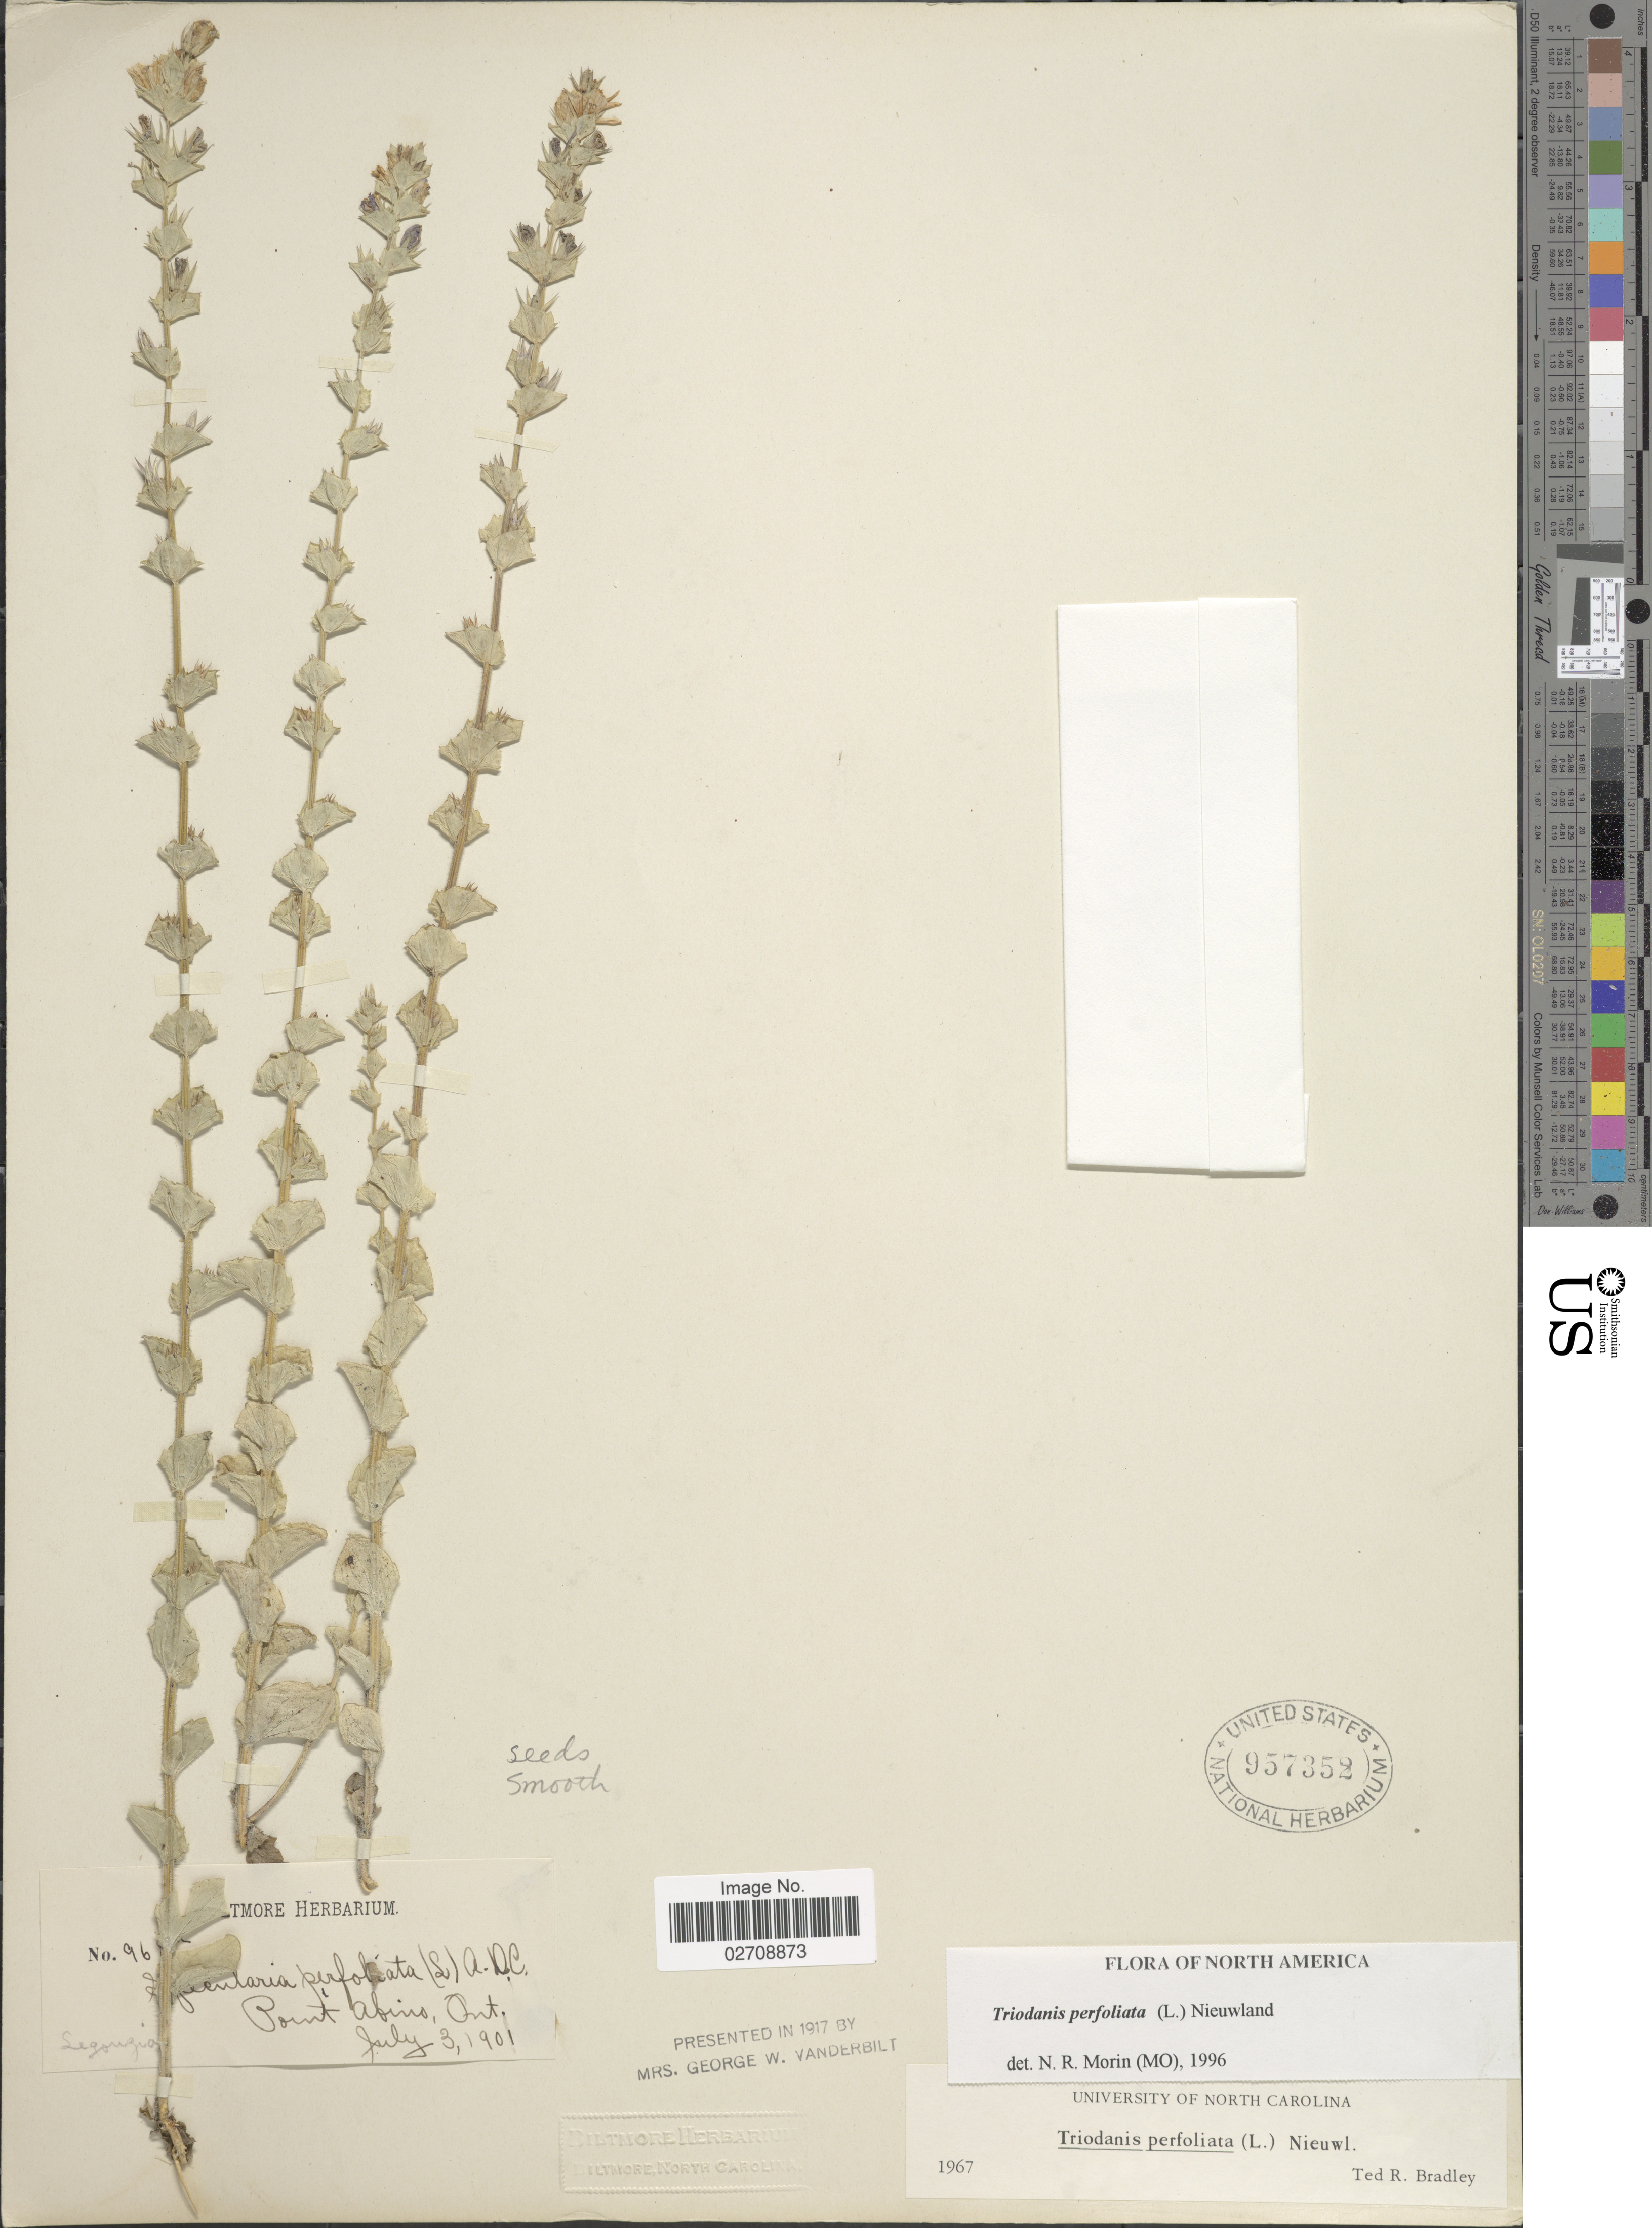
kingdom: Plantae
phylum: Tracheophyta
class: Magnoliopsida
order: Asterales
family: Campanulaceae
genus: Triodanis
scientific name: Triodanis perfoliata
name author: (L.) Nieuwl.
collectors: ex herb. Biltmore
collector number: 96*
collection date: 1901-07-03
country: Canada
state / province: Ontario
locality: Point Afino, Ont.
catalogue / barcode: US 957352